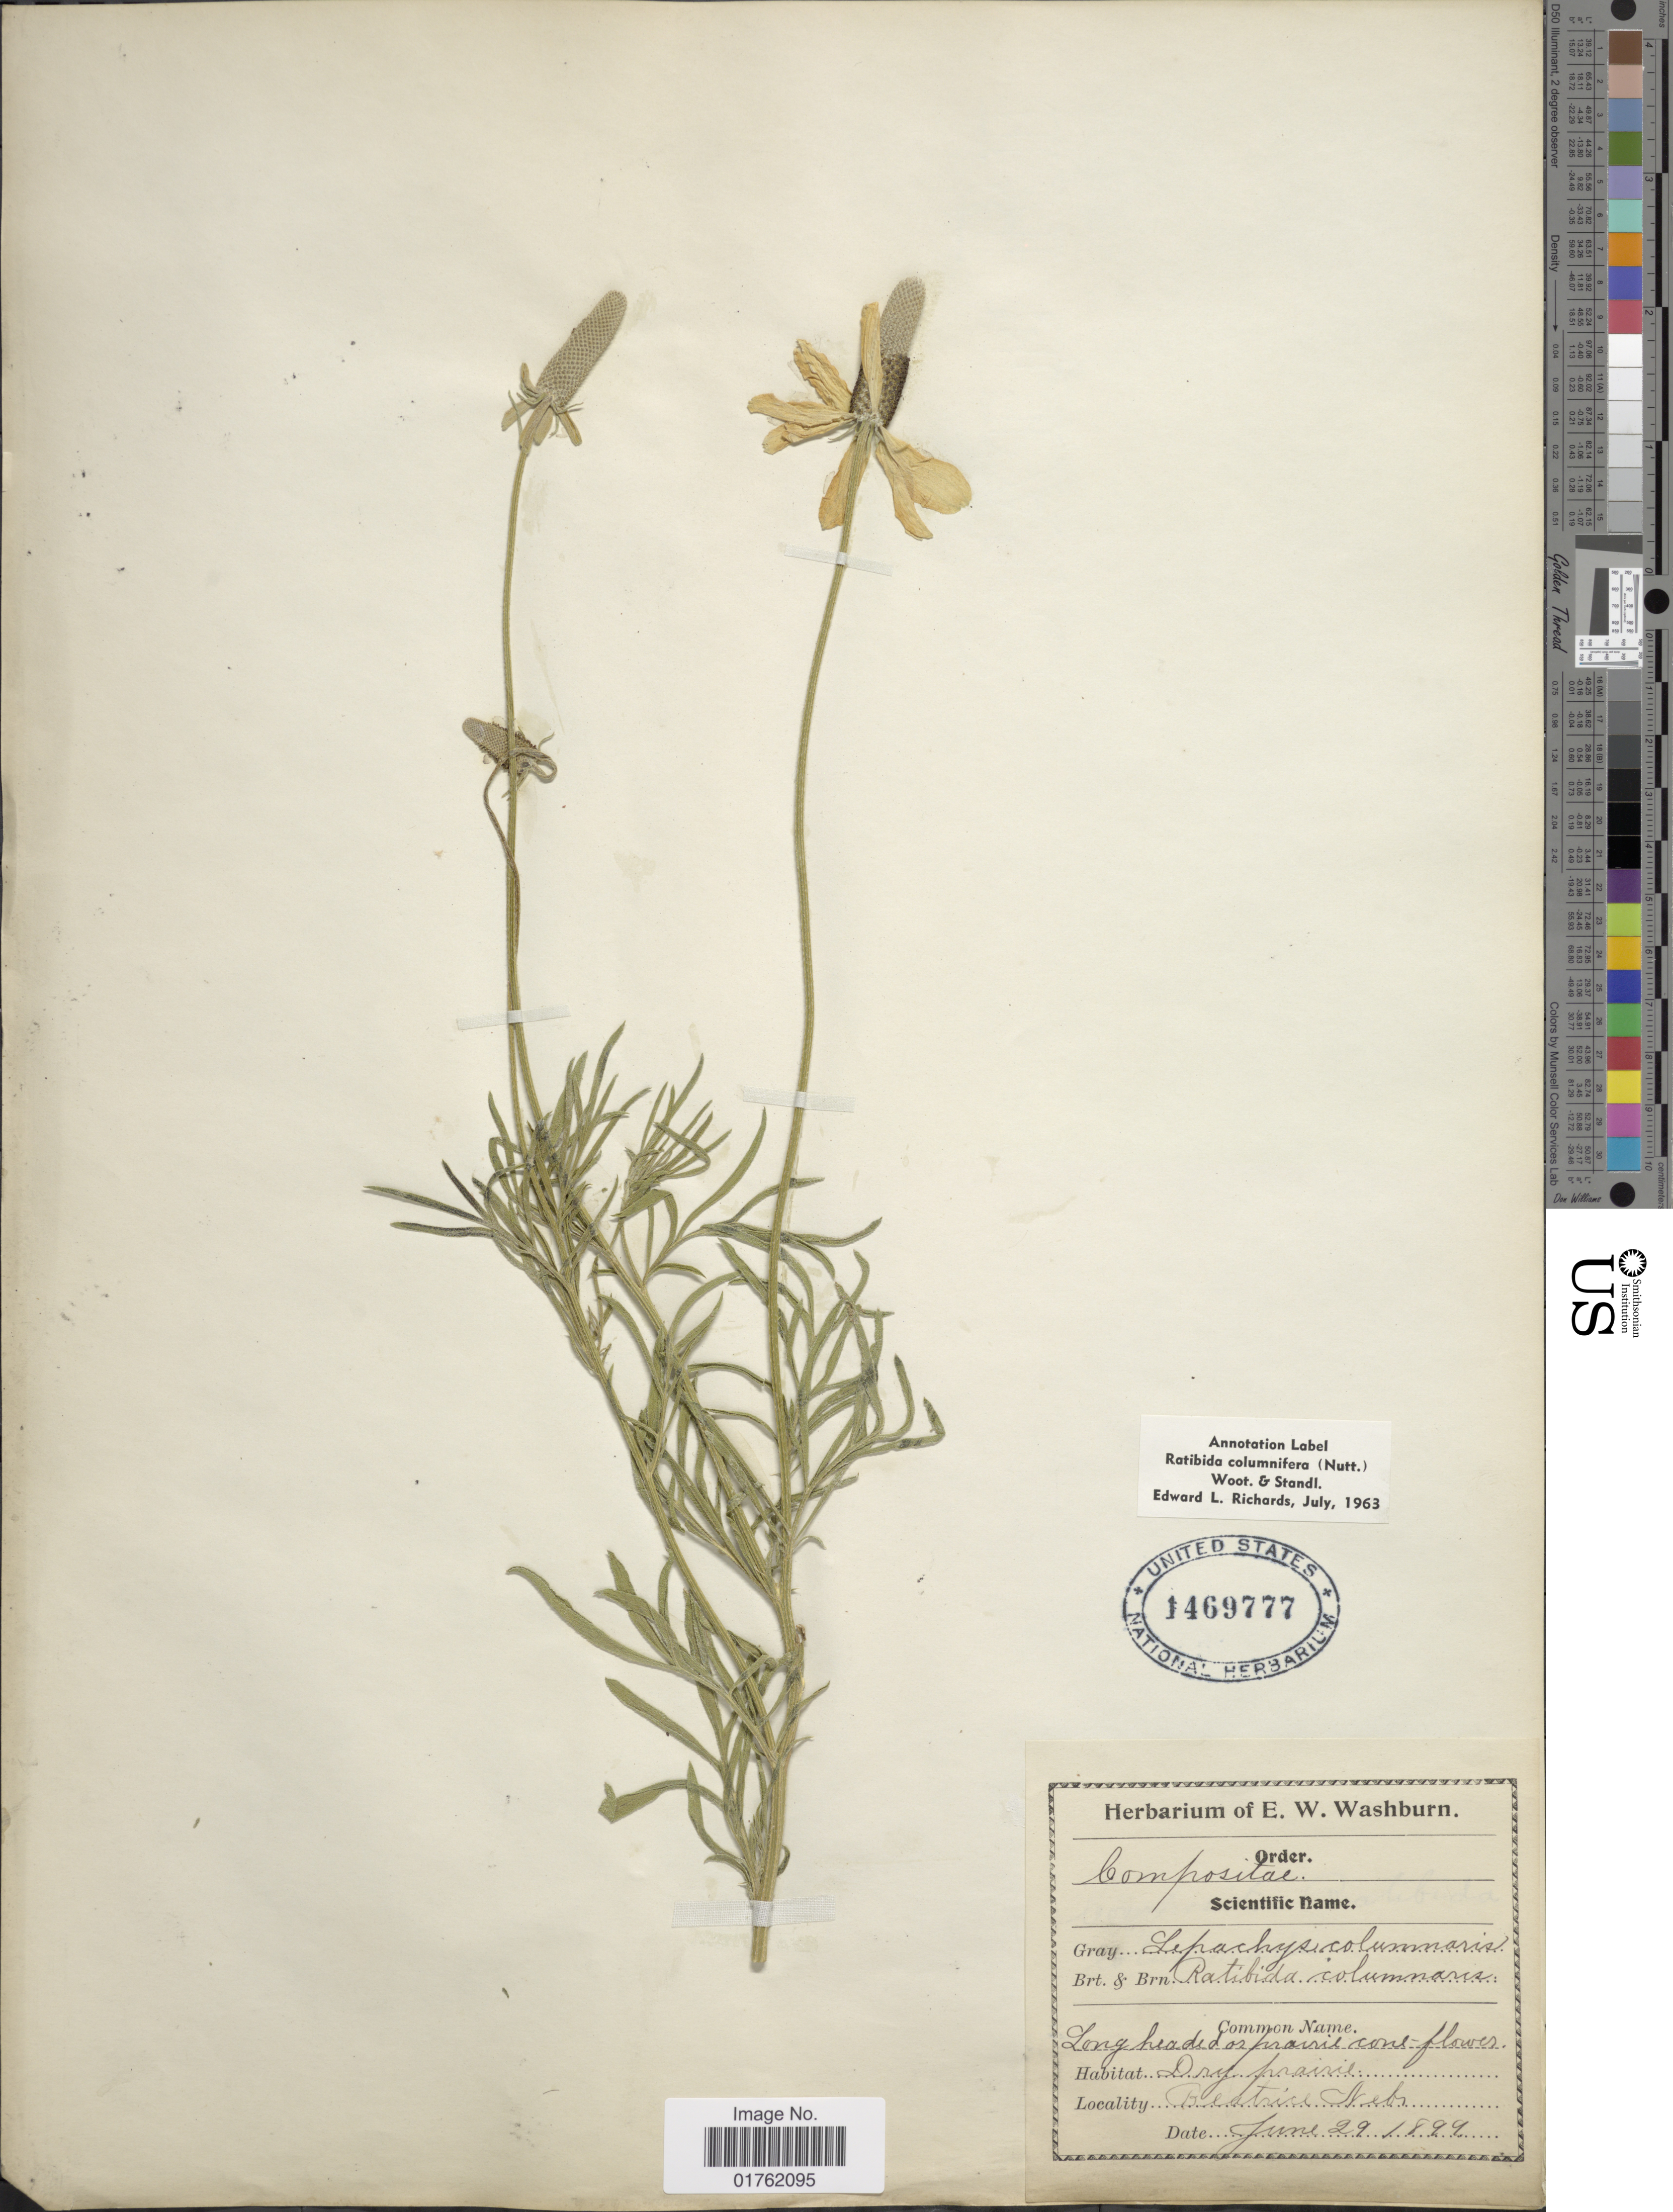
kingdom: Plantae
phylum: Tracheophyta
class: Magnoliopsida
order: Asterales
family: Asteraceae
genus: Ratibida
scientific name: Ratibida columnaris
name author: (Pursh) D. Don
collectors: ex herb. E. W. Washburn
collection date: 1899-06-29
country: United States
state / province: Nebraska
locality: Beatrice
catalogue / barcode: US 1469777